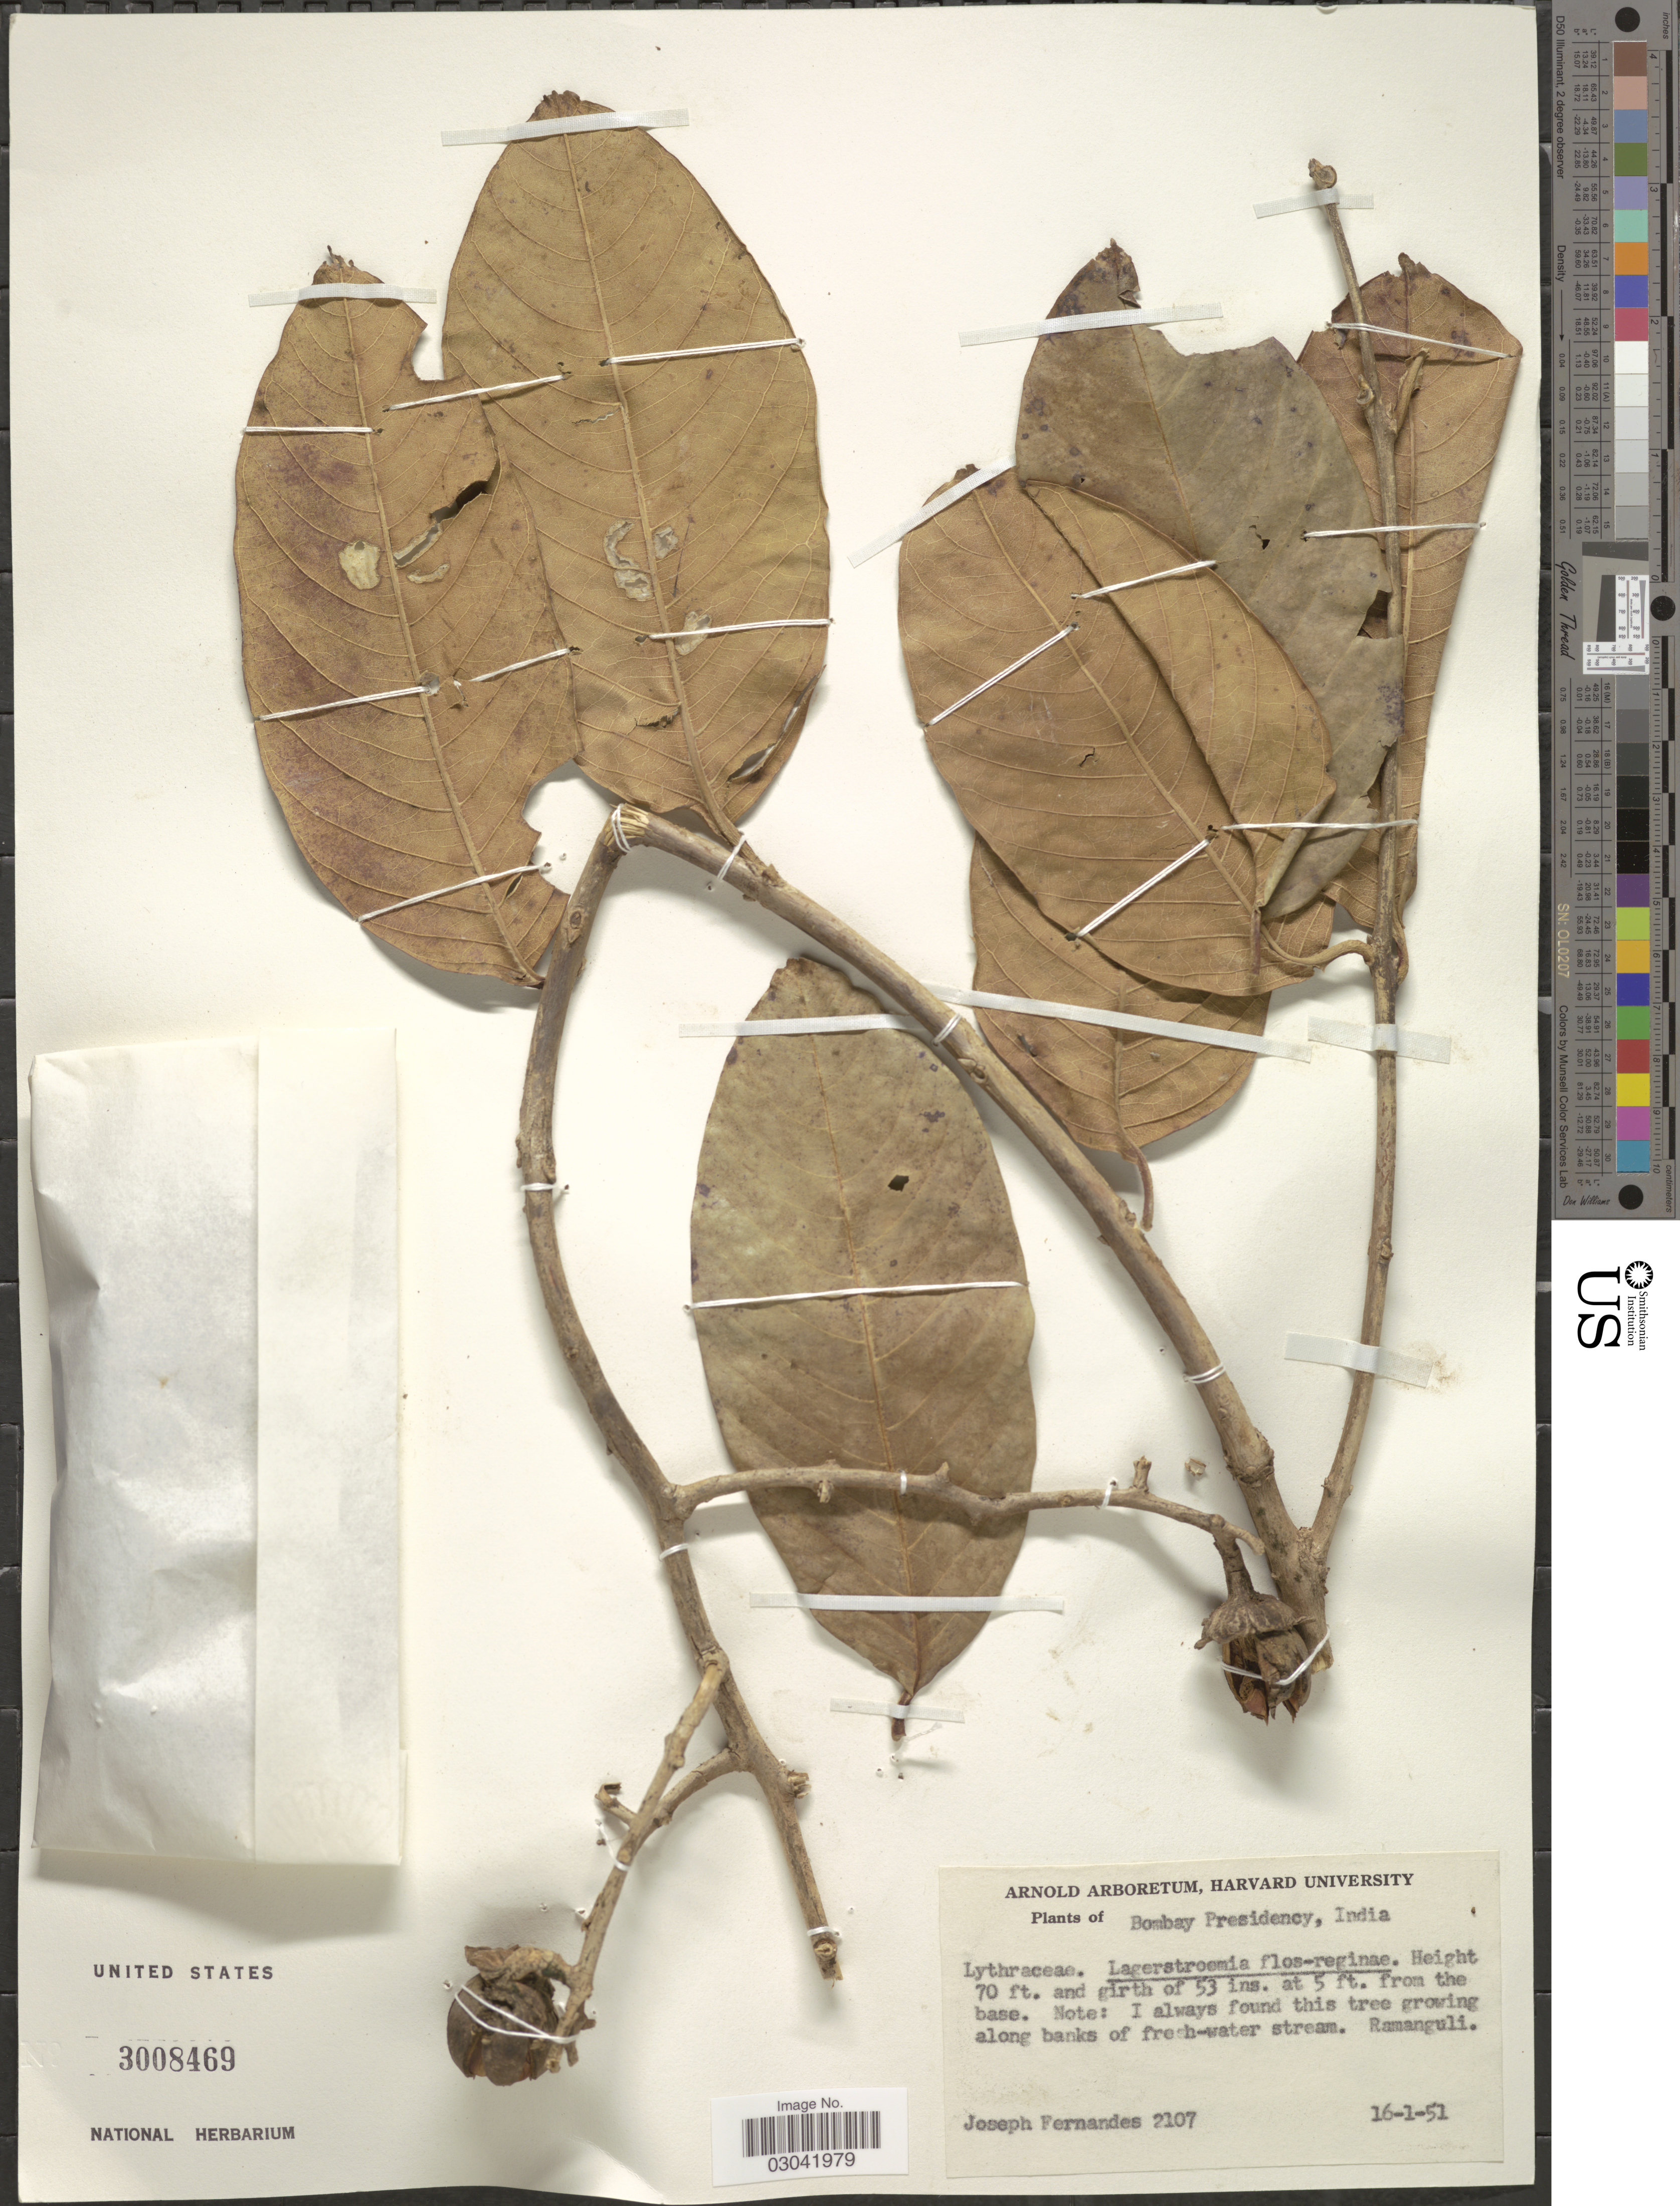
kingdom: Plantae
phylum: Tracheophyta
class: Magnoliopsida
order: Myrtales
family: Lythraceae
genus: Lagerstroemia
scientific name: Lagerstroemia flos-reginae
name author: Retz.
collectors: J. Fernandes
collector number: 2107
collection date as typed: Transcribed d/m/y: 16/1/51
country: India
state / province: Karnataka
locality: Bombay Presidency. Ramanguli.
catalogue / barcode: US 3008469